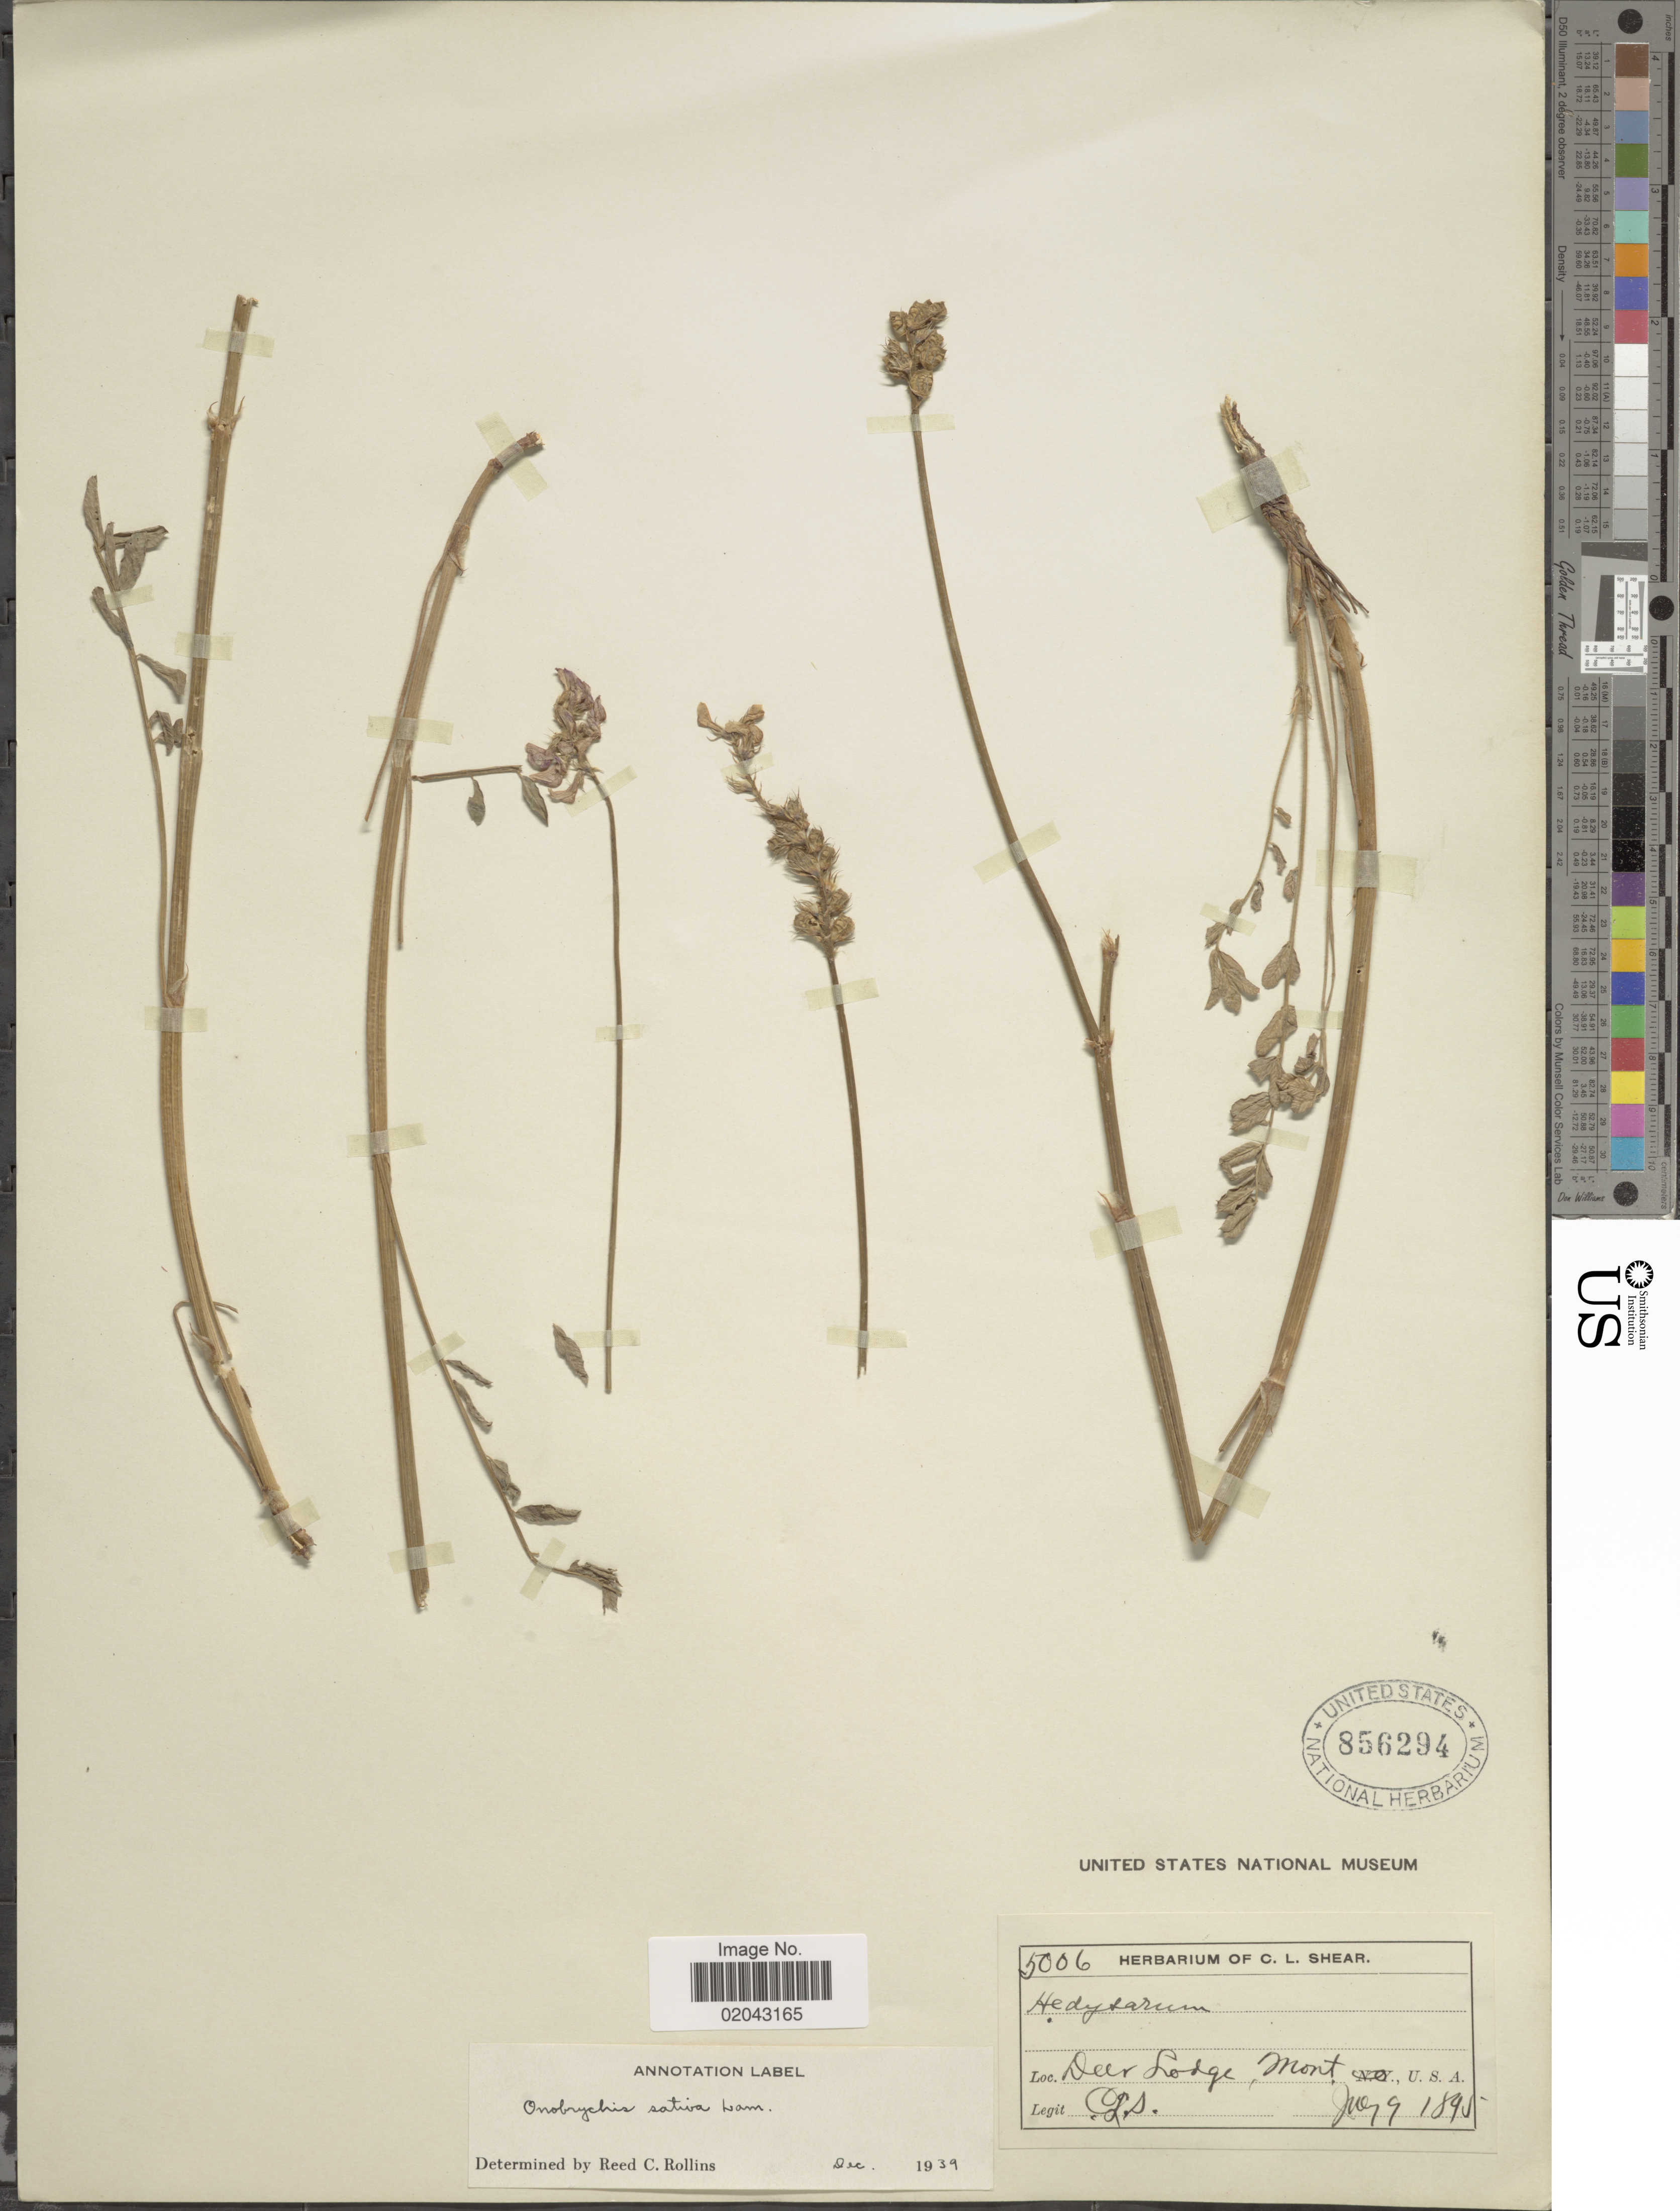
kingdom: Plantae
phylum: Tracheophyta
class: Magnoliopsida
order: Fabales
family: Fabaceae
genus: Onobrychis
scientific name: Onobrychis sativa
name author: Lam.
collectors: C. L. Shear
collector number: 5006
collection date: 1895-05-09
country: United States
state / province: Montana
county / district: Powell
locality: Deer Lodge, Mont. U.S.A.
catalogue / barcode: US 856294